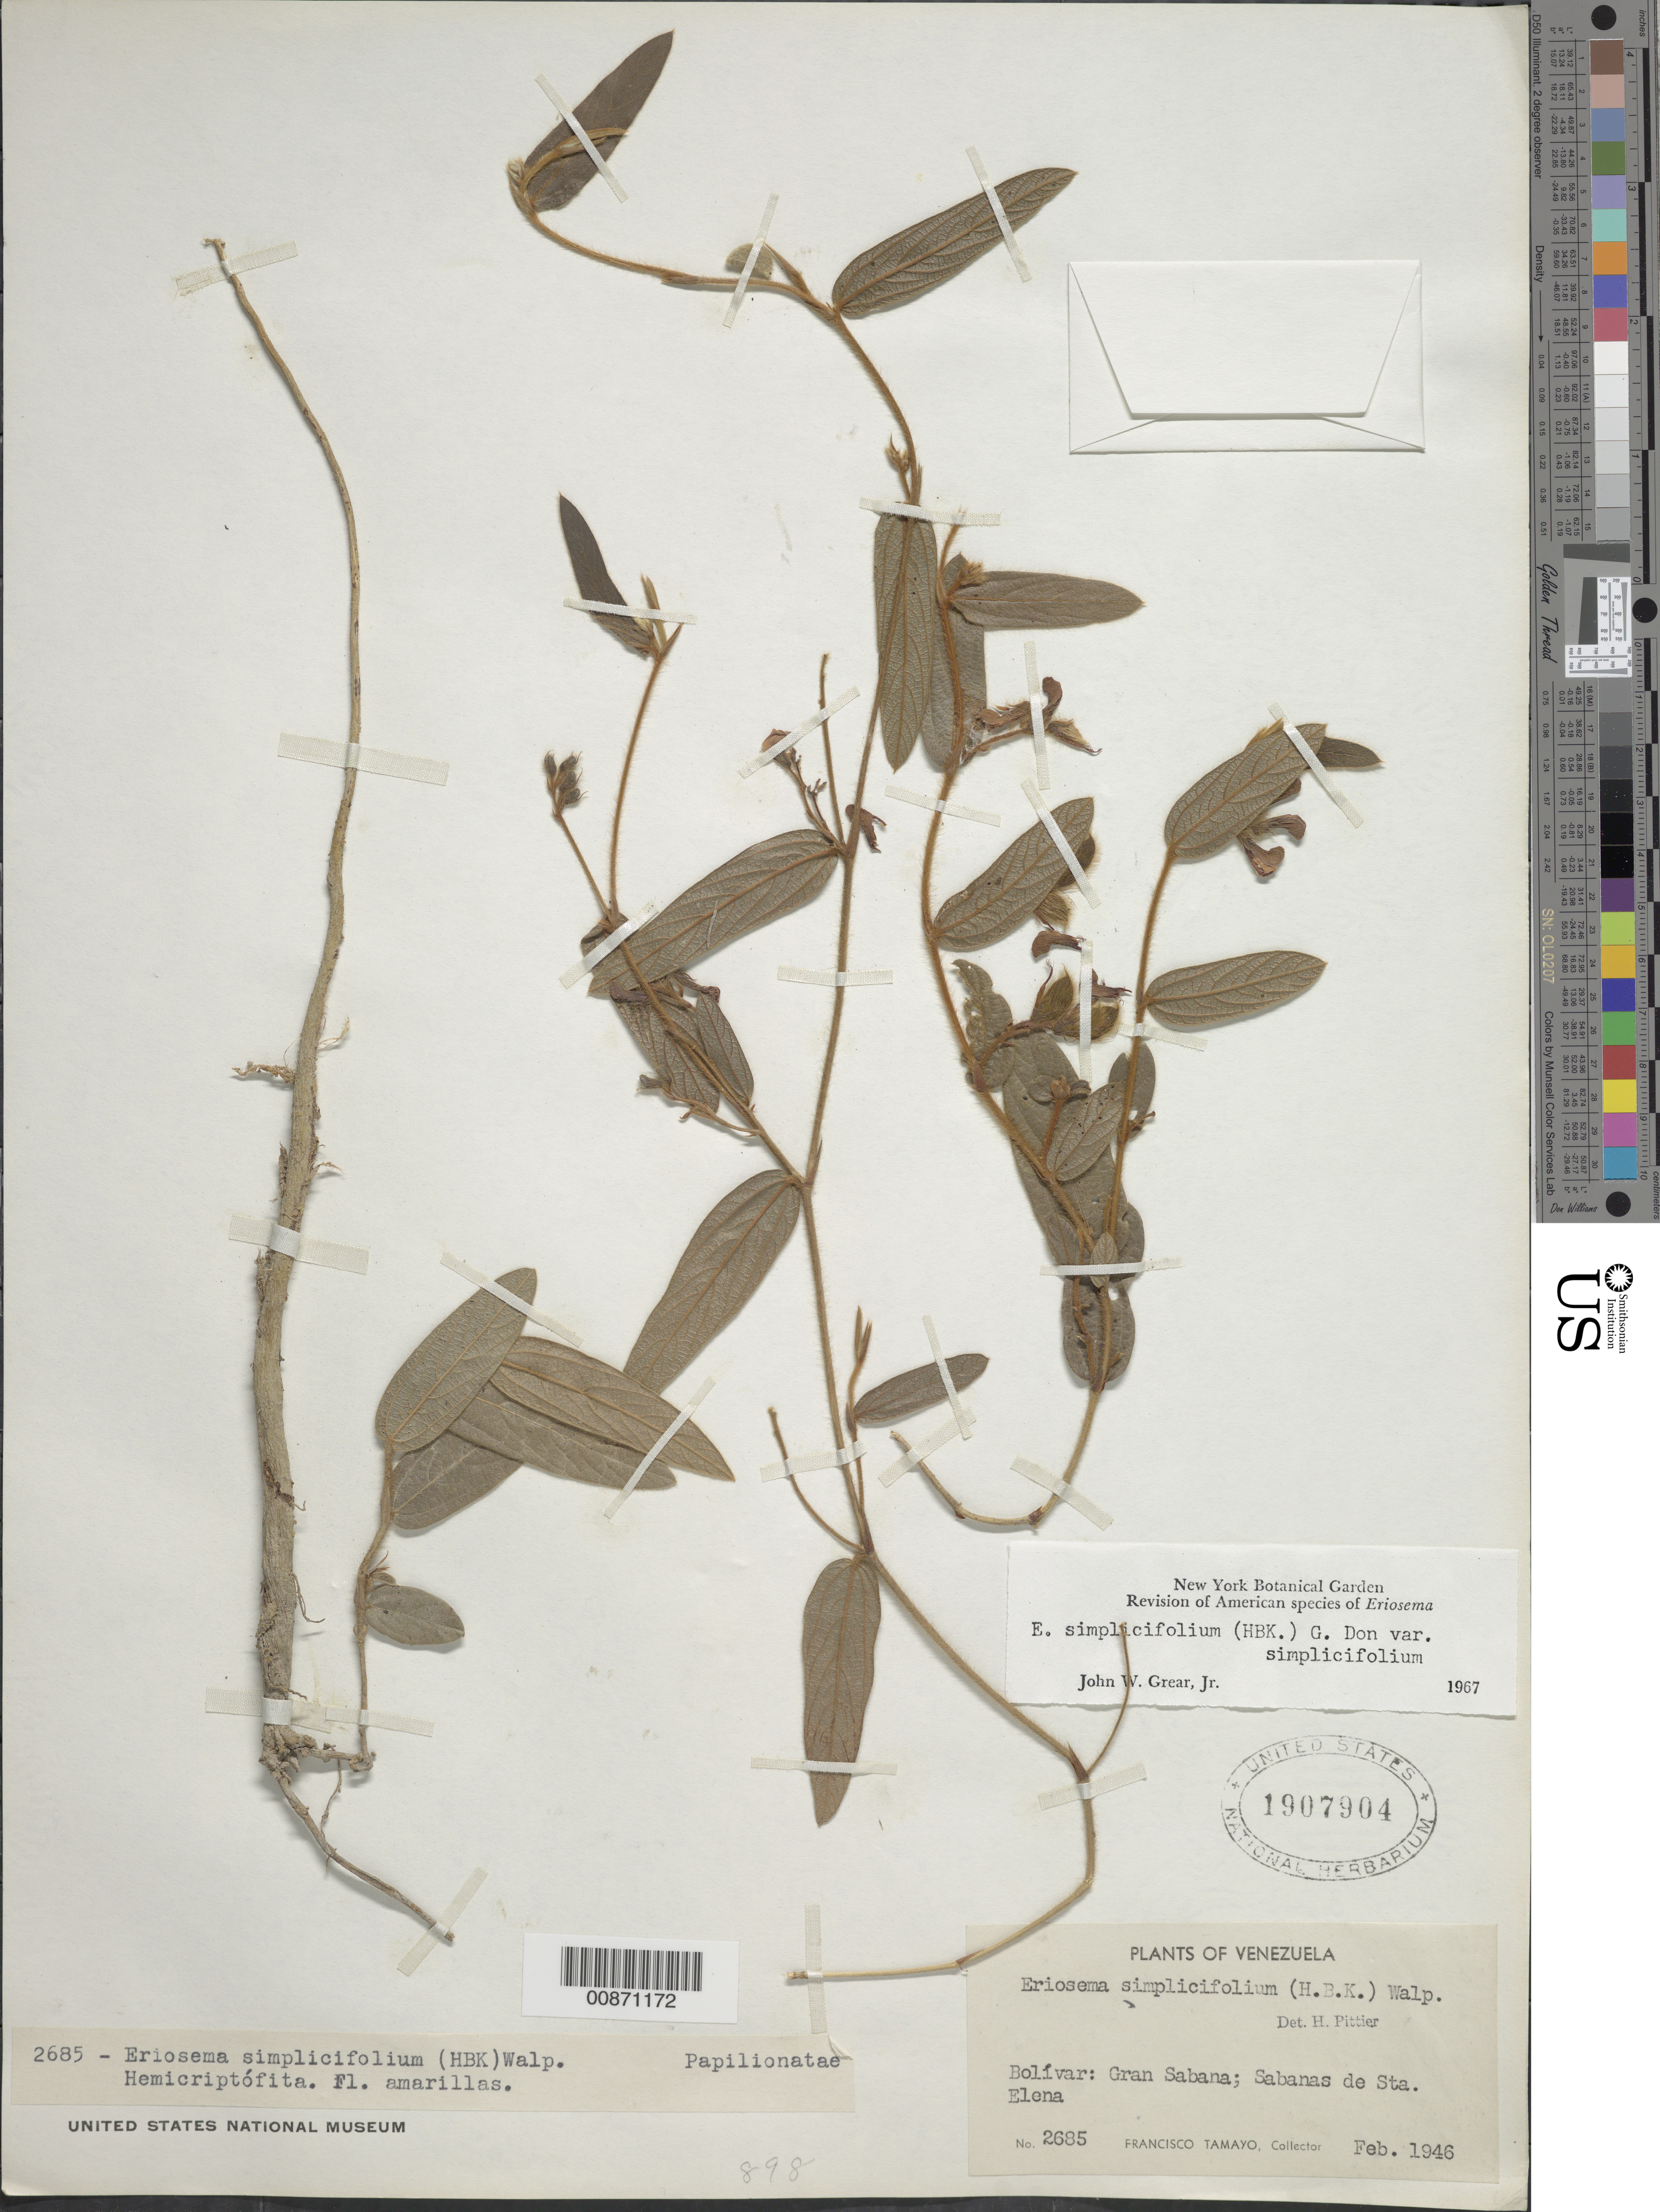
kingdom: Plantae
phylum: Tracheophyta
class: Magnoliopsida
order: Fabales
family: Fabaceae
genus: Eriosema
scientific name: Eriosema simplicifolium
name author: (Kunth) G. Don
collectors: F. Tamayo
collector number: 2685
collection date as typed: Feb-46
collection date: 1946-02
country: Venezuela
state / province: Bolívar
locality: Gran Sabana, Sta. Elena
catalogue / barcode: US 1907904